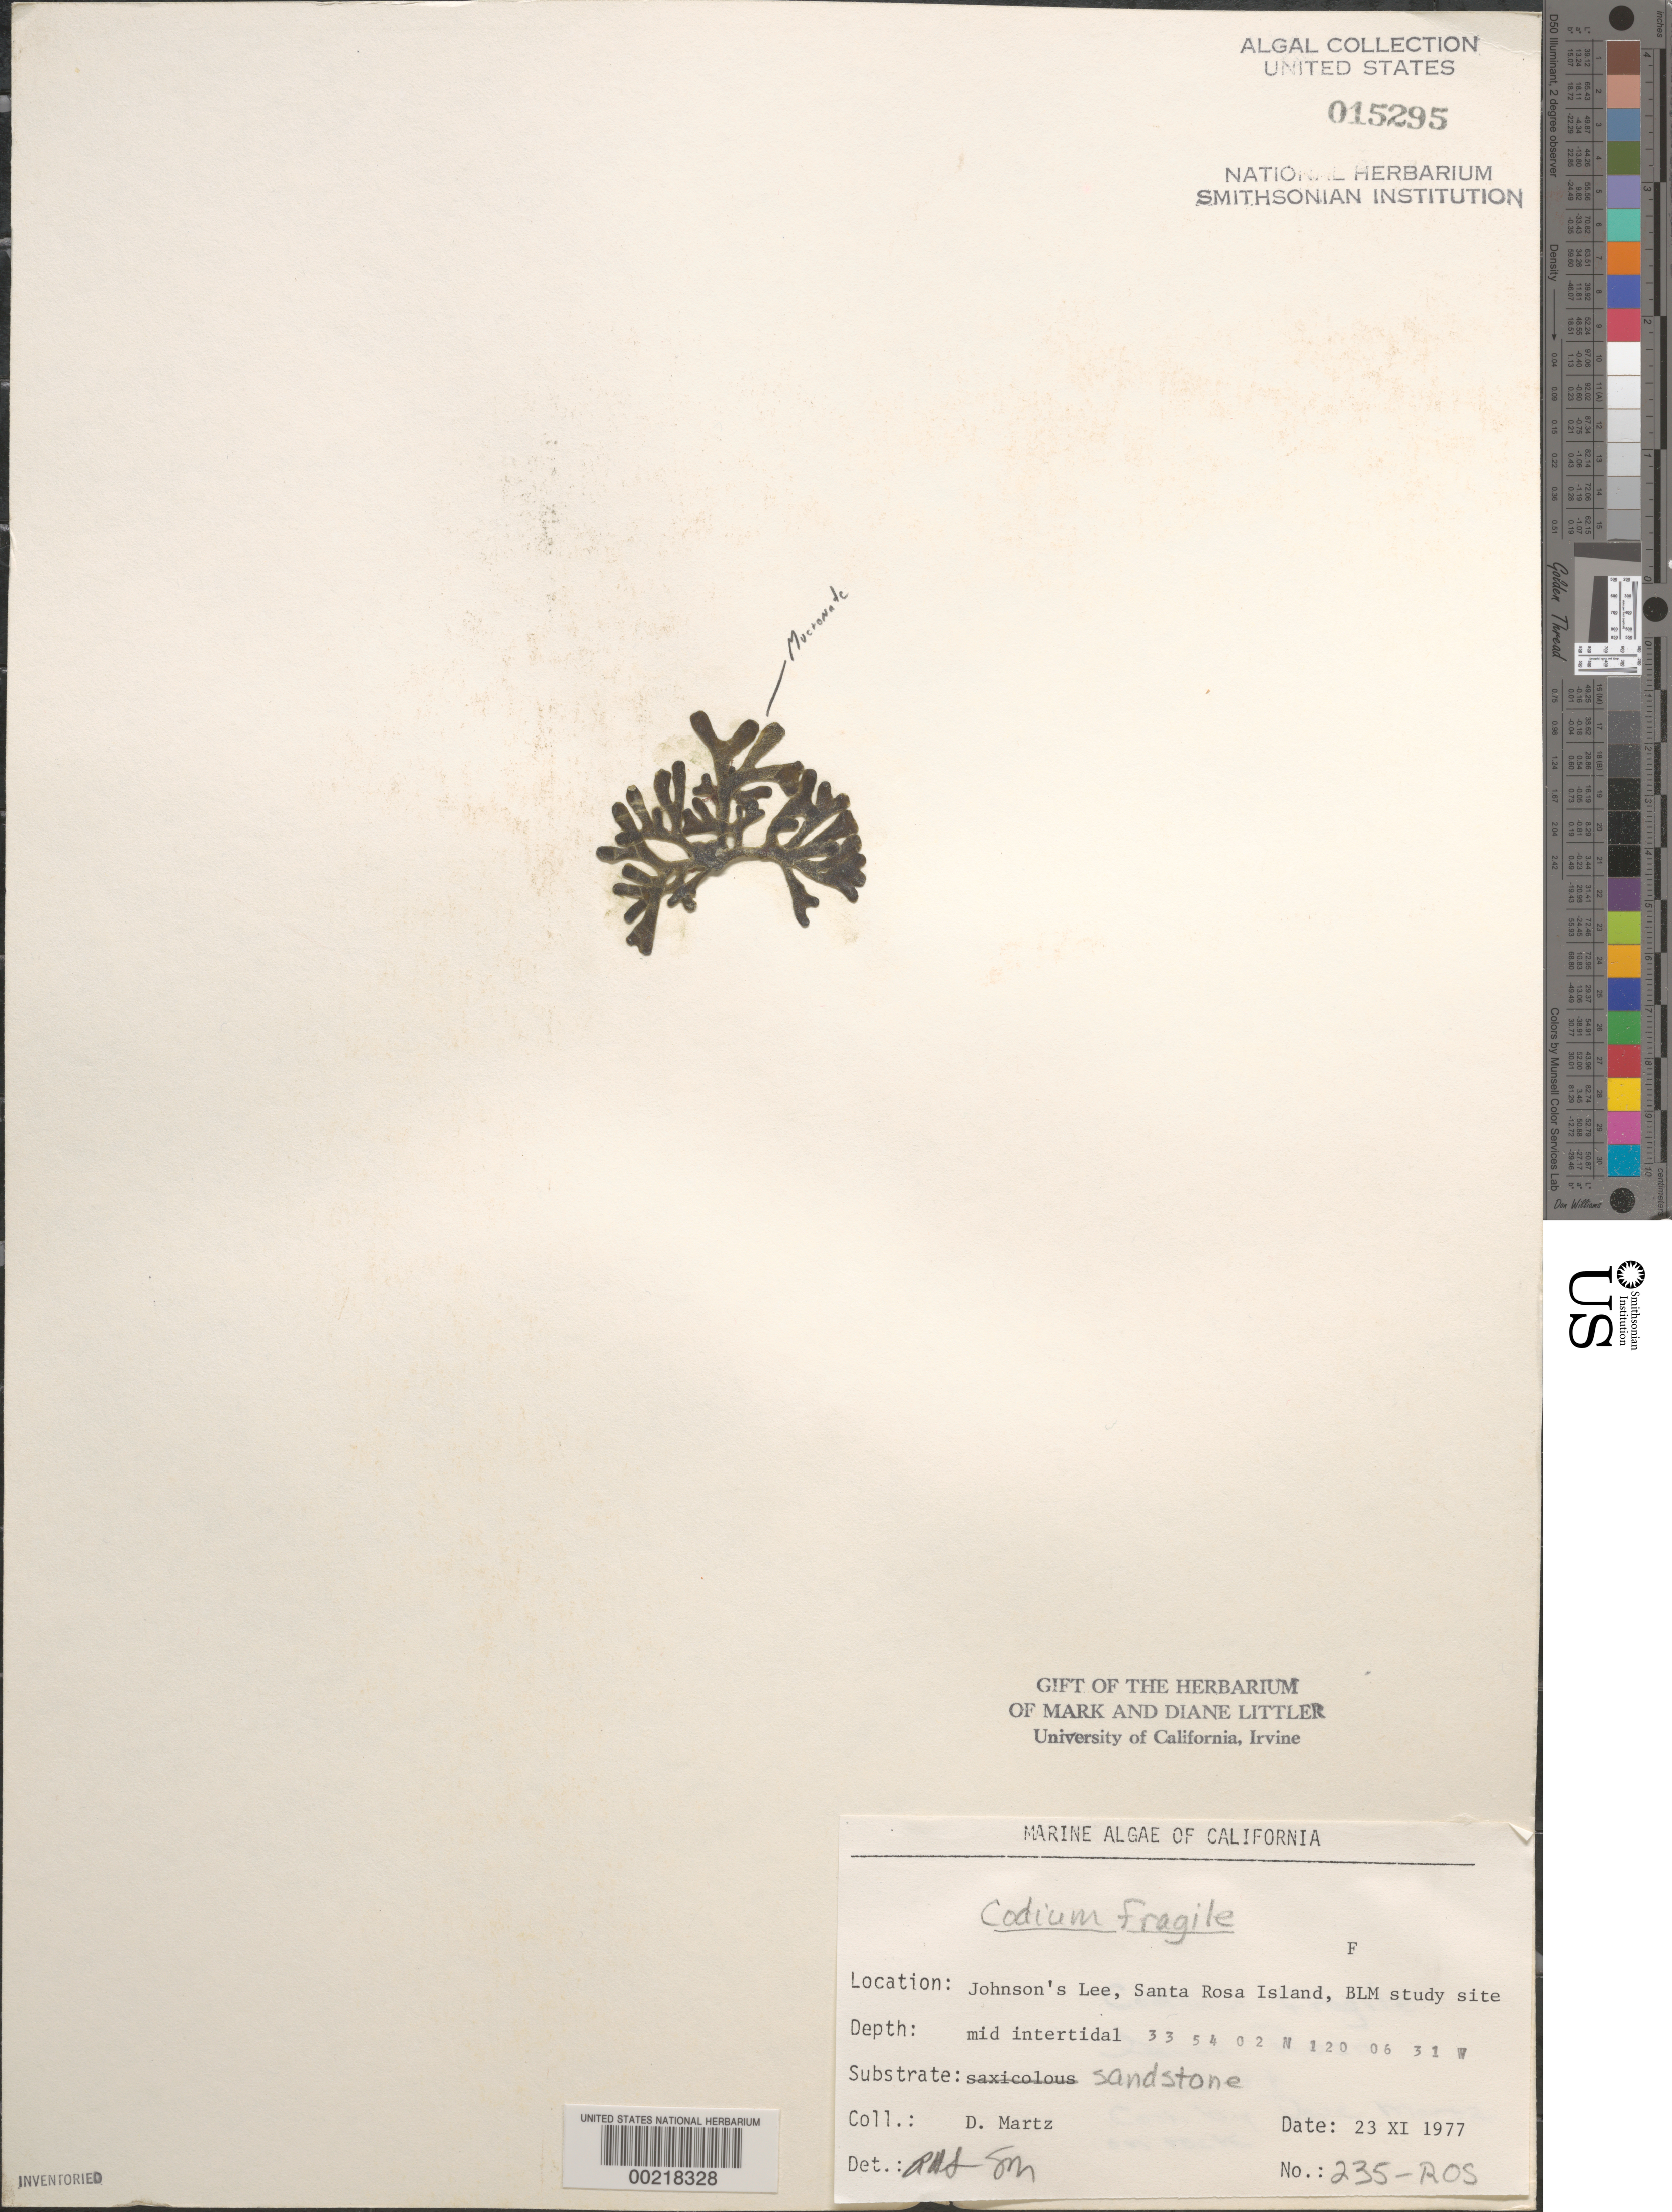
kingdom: Plantae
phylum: Chlorophyta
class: Ulvophyceae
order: Bryopsidales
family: Codiaceae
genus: Codium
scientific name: Codium fragile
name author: (Suringar) P. Hariot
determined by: Sims, Robert H.; Murray, S. N.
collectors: D. Martz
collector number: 235-ros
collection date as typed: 23 Nov 1977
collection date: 1977-11-23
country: United States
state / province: California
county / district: Santa Barbara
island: Santa Rosa Island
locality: Johnson's Lee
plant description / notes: BLM-SOCALBIGHT Rocky Intertidal Survey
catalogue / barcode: US 15295